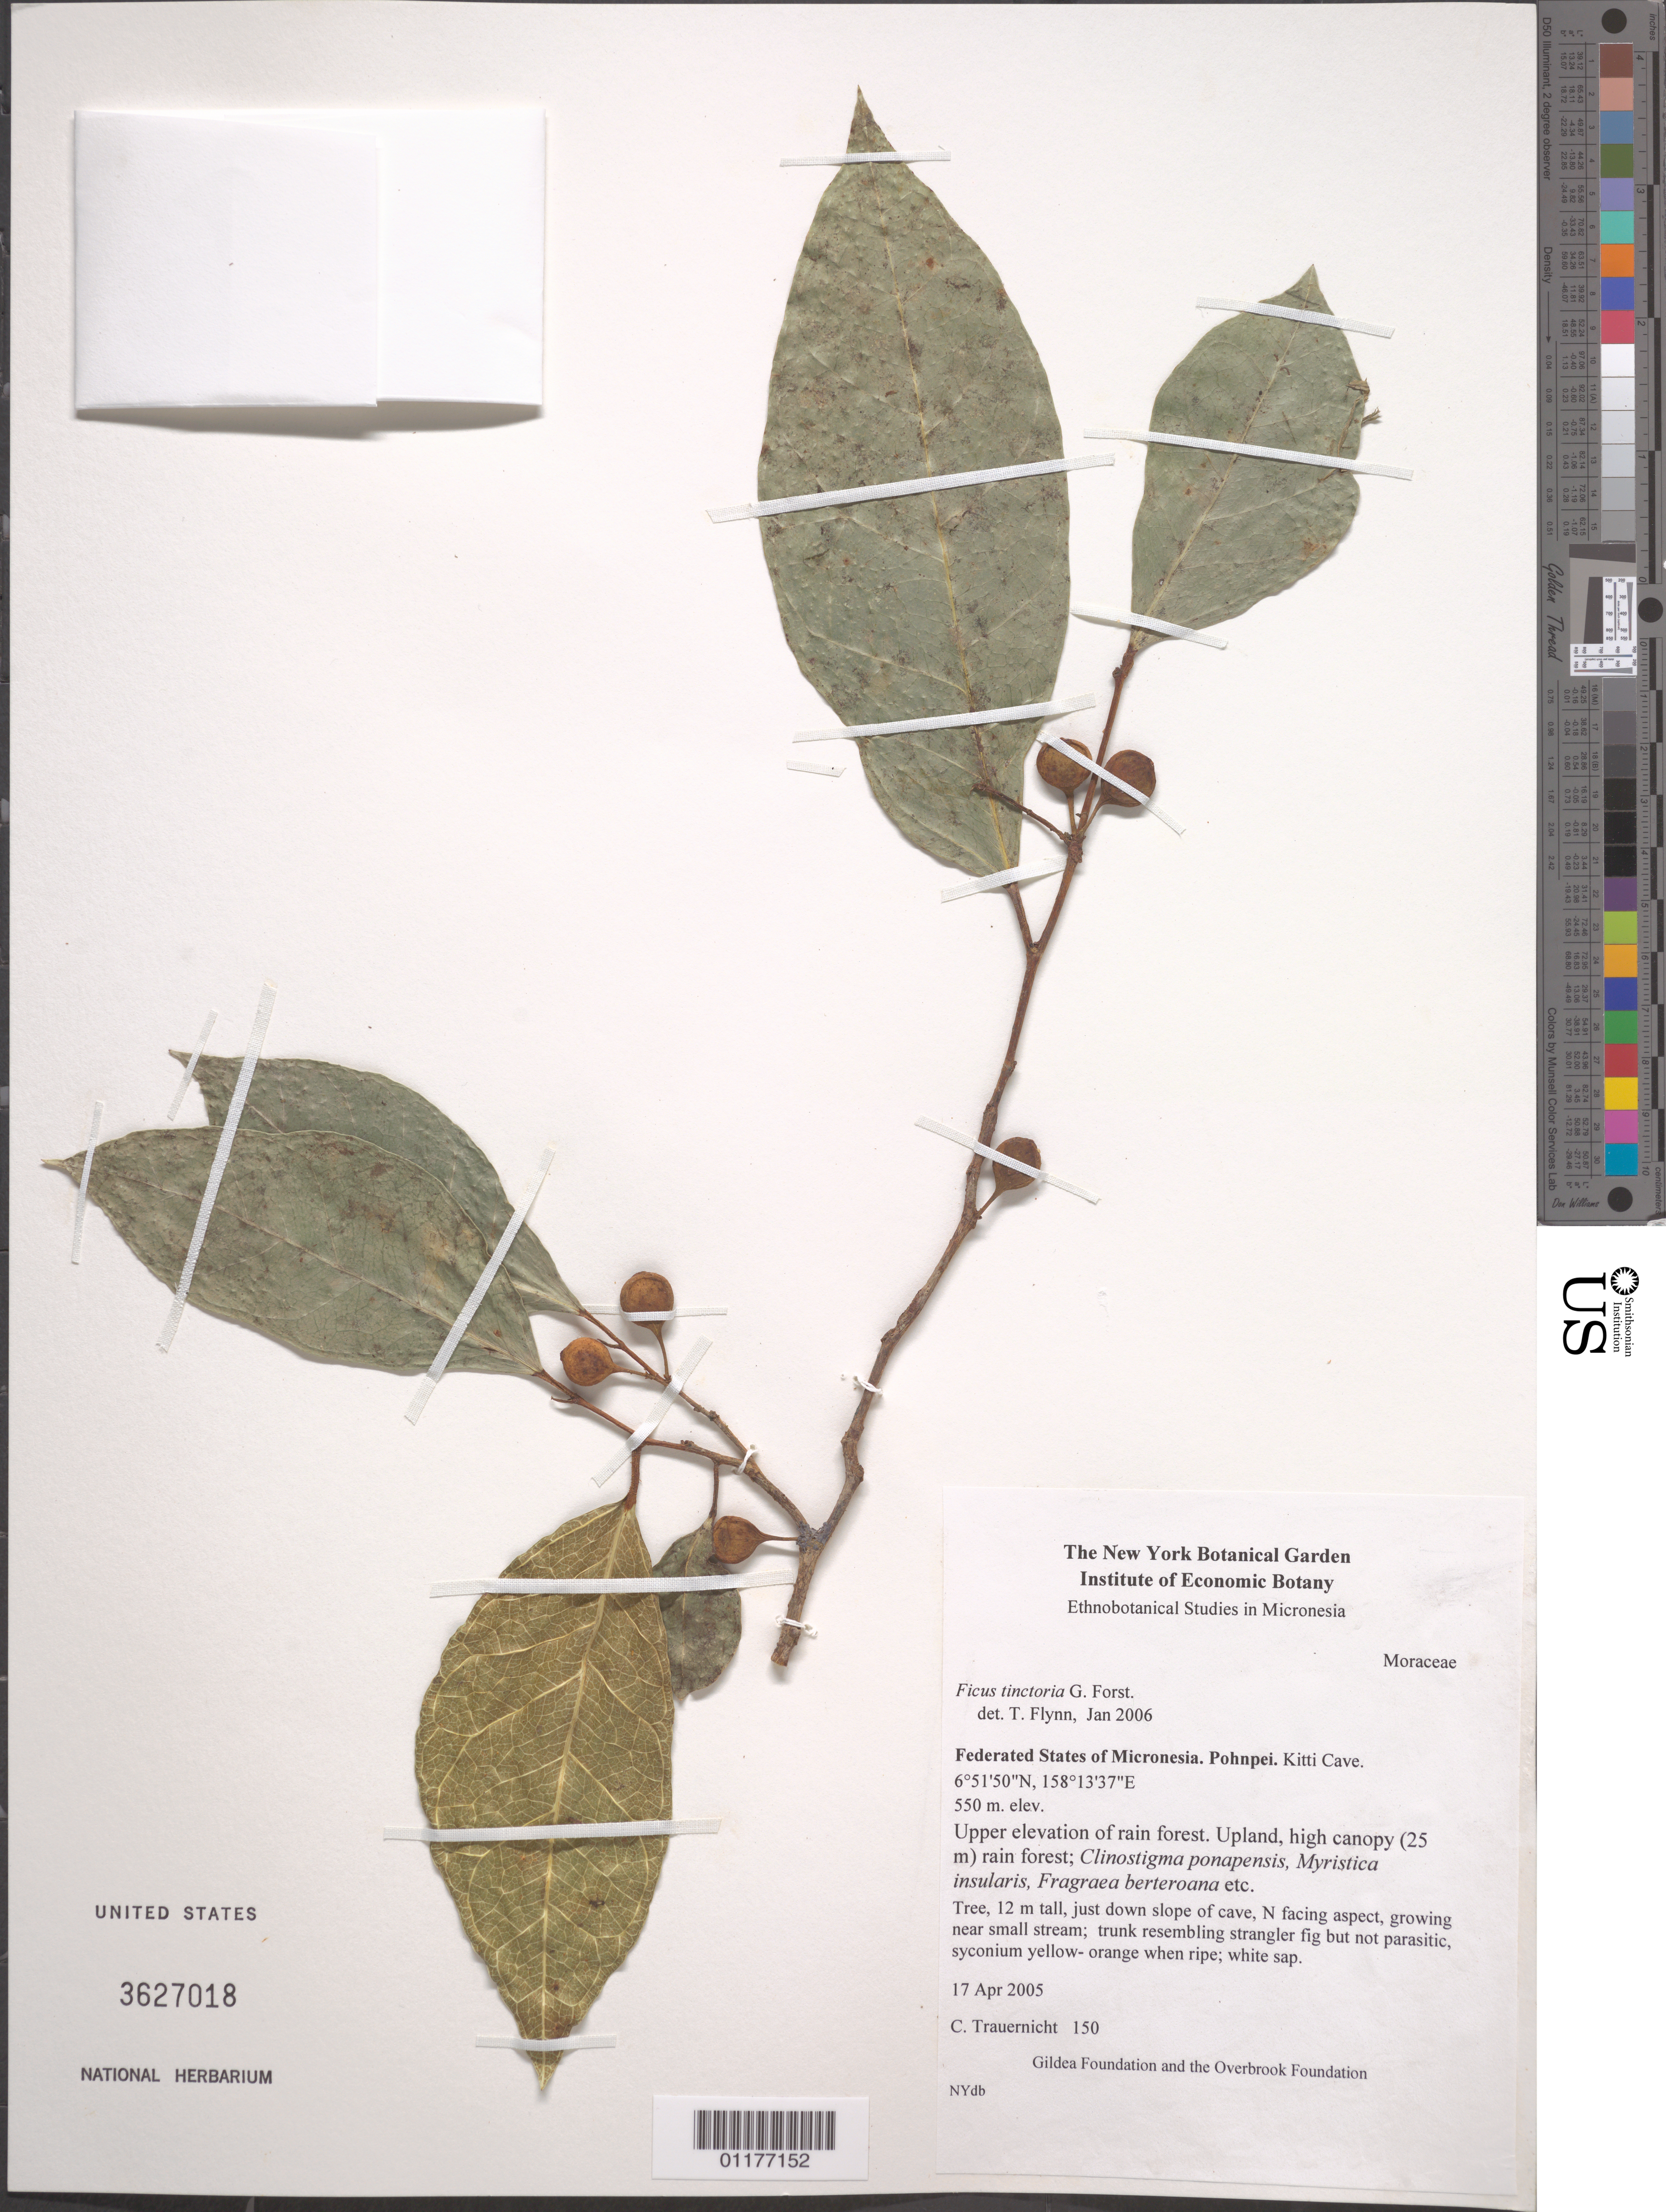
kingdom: Plantae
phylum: Tracheophyta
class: Magnoliopsida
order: Rosales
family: Moraceae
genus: Ficus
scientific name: Ficus tinctoria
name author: G. Forst.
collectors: C. Trauernicht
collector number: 150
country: Micronesia, Federated States of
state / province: Pohnpei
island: Pohnpei [Ponape]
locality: Kitti Cave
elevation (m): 550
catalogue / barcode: US 3627018